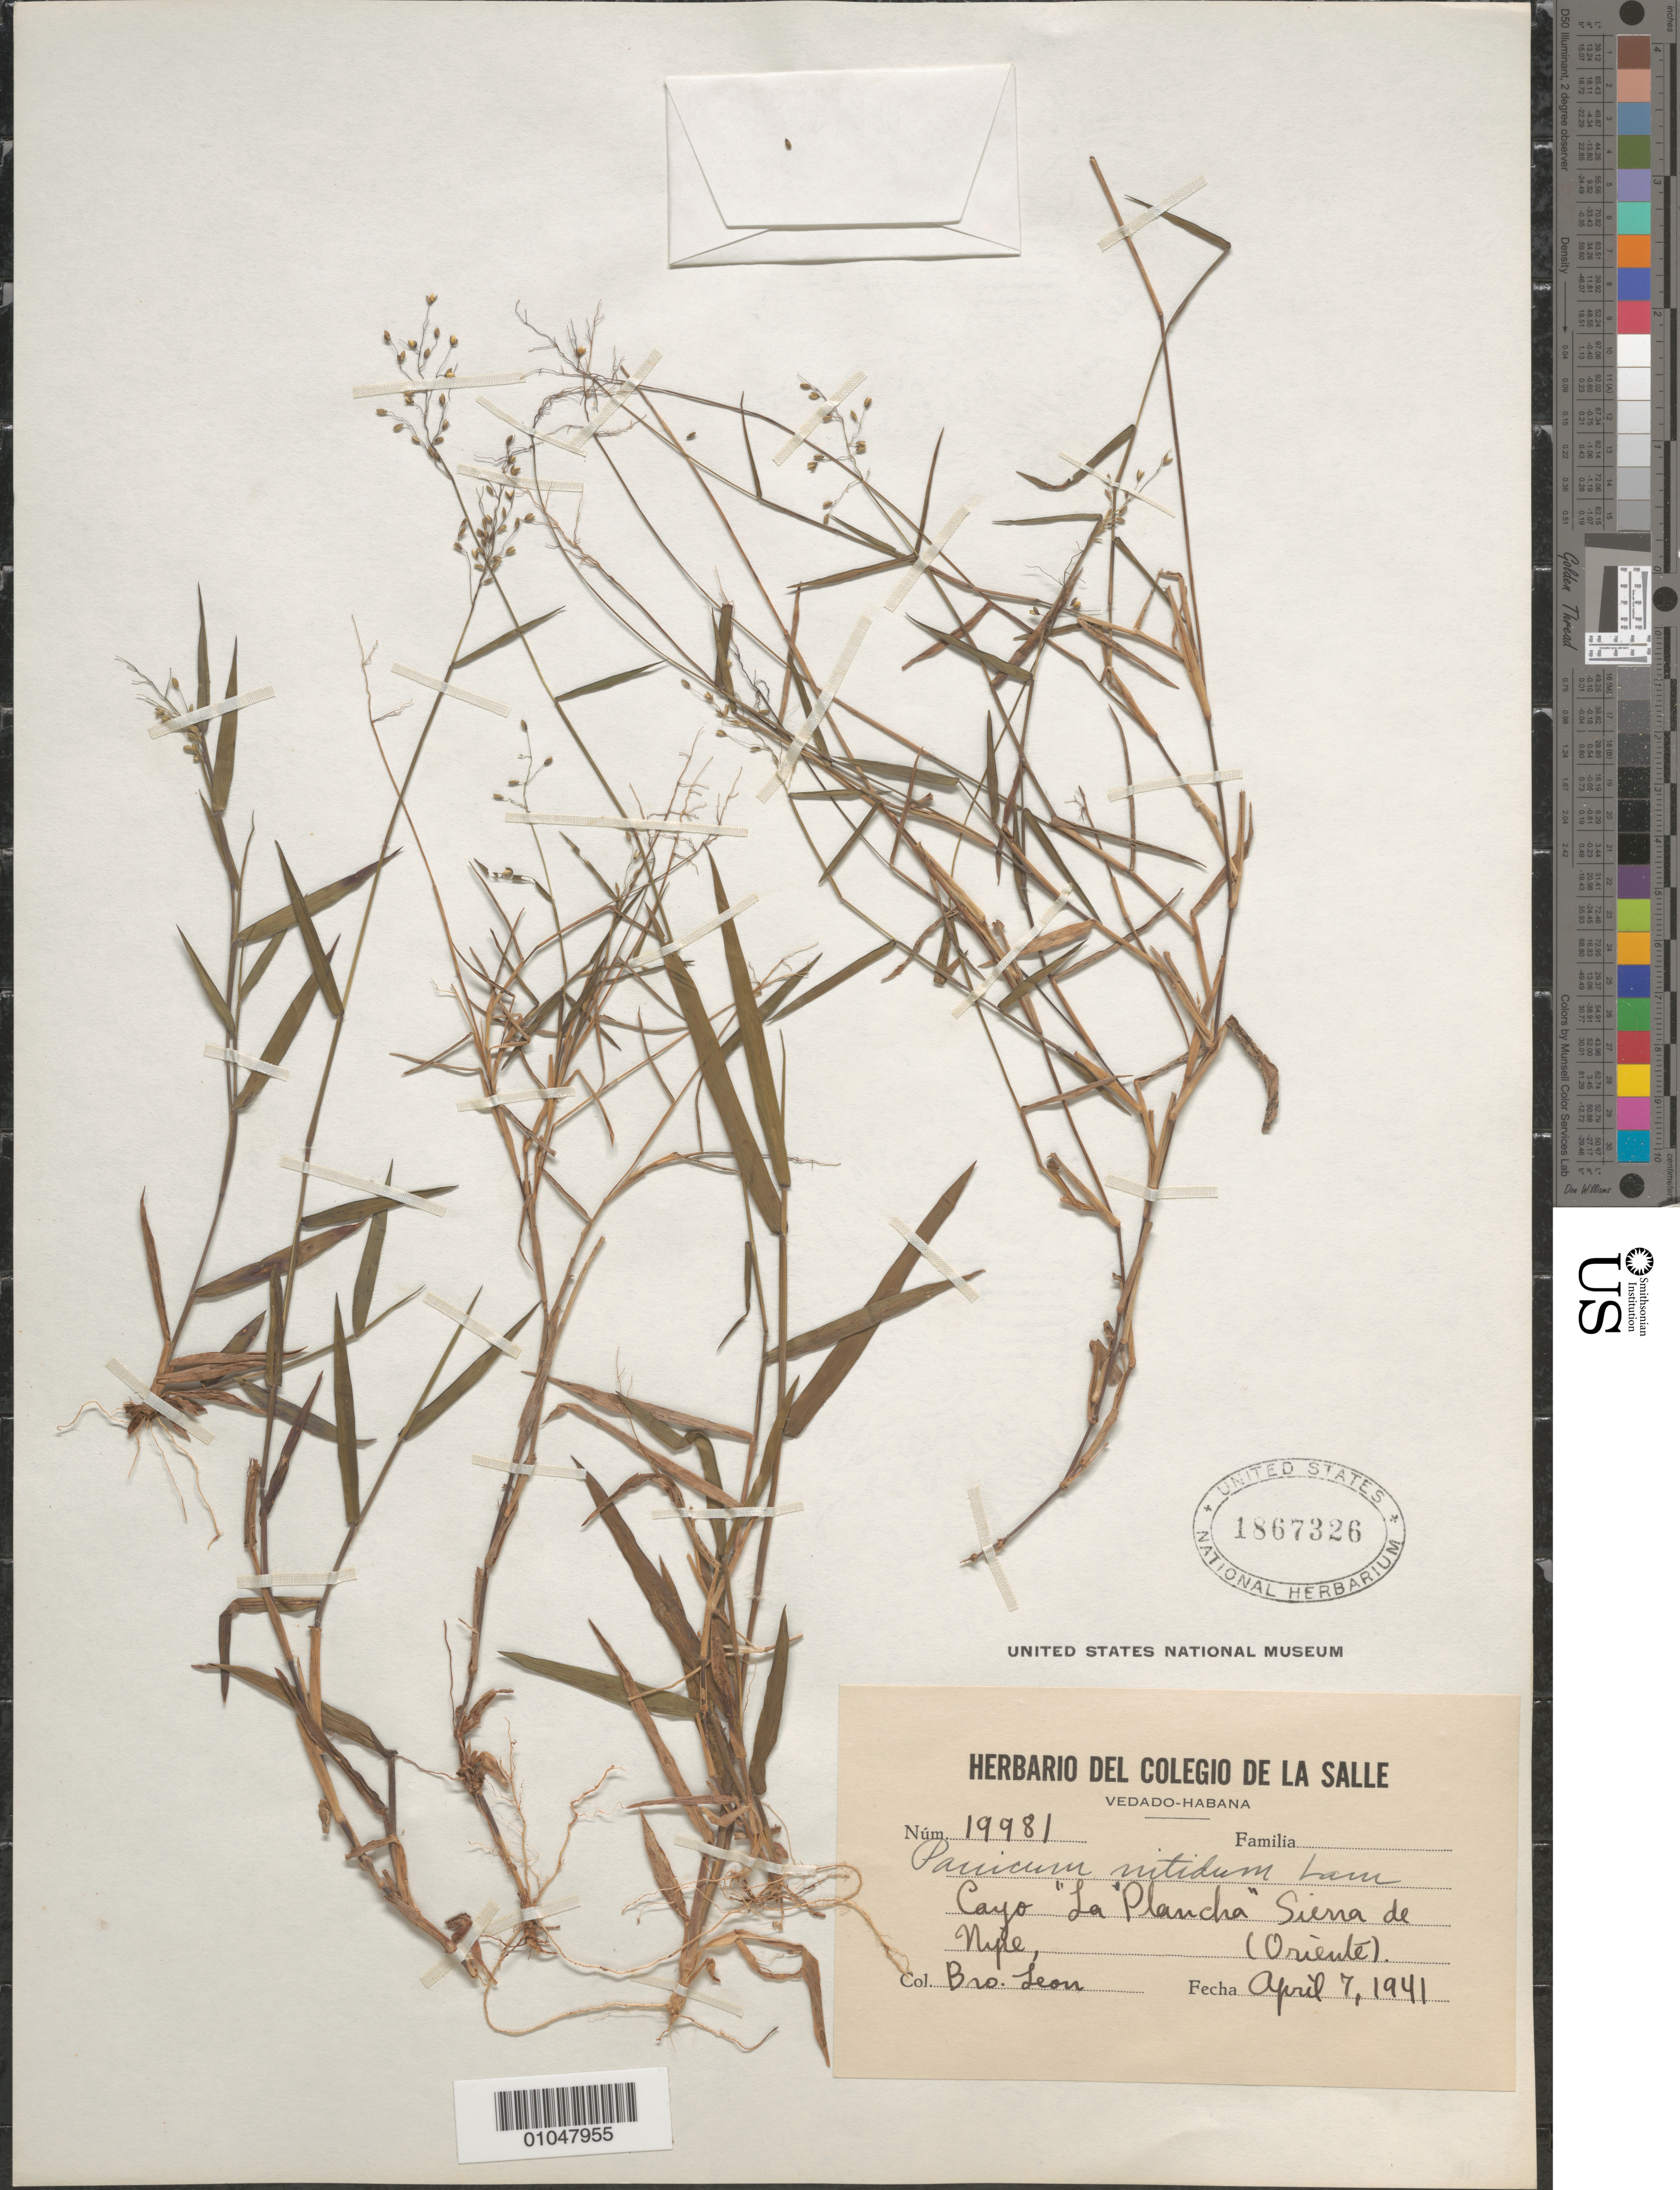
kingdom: Plantae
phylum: Tracheophyta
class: Liliopsida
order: Poales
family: Poaceae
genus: Panicum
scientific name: Panicum nitidum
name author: Lam.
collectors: Bro. León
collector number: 19981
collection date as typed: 07 Apr 1941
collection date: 1941-04-07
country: Cuba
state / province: Holguín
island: Cuba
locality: Cayo "La Plancha," Sierra de Nipe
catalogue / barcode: US 1867326